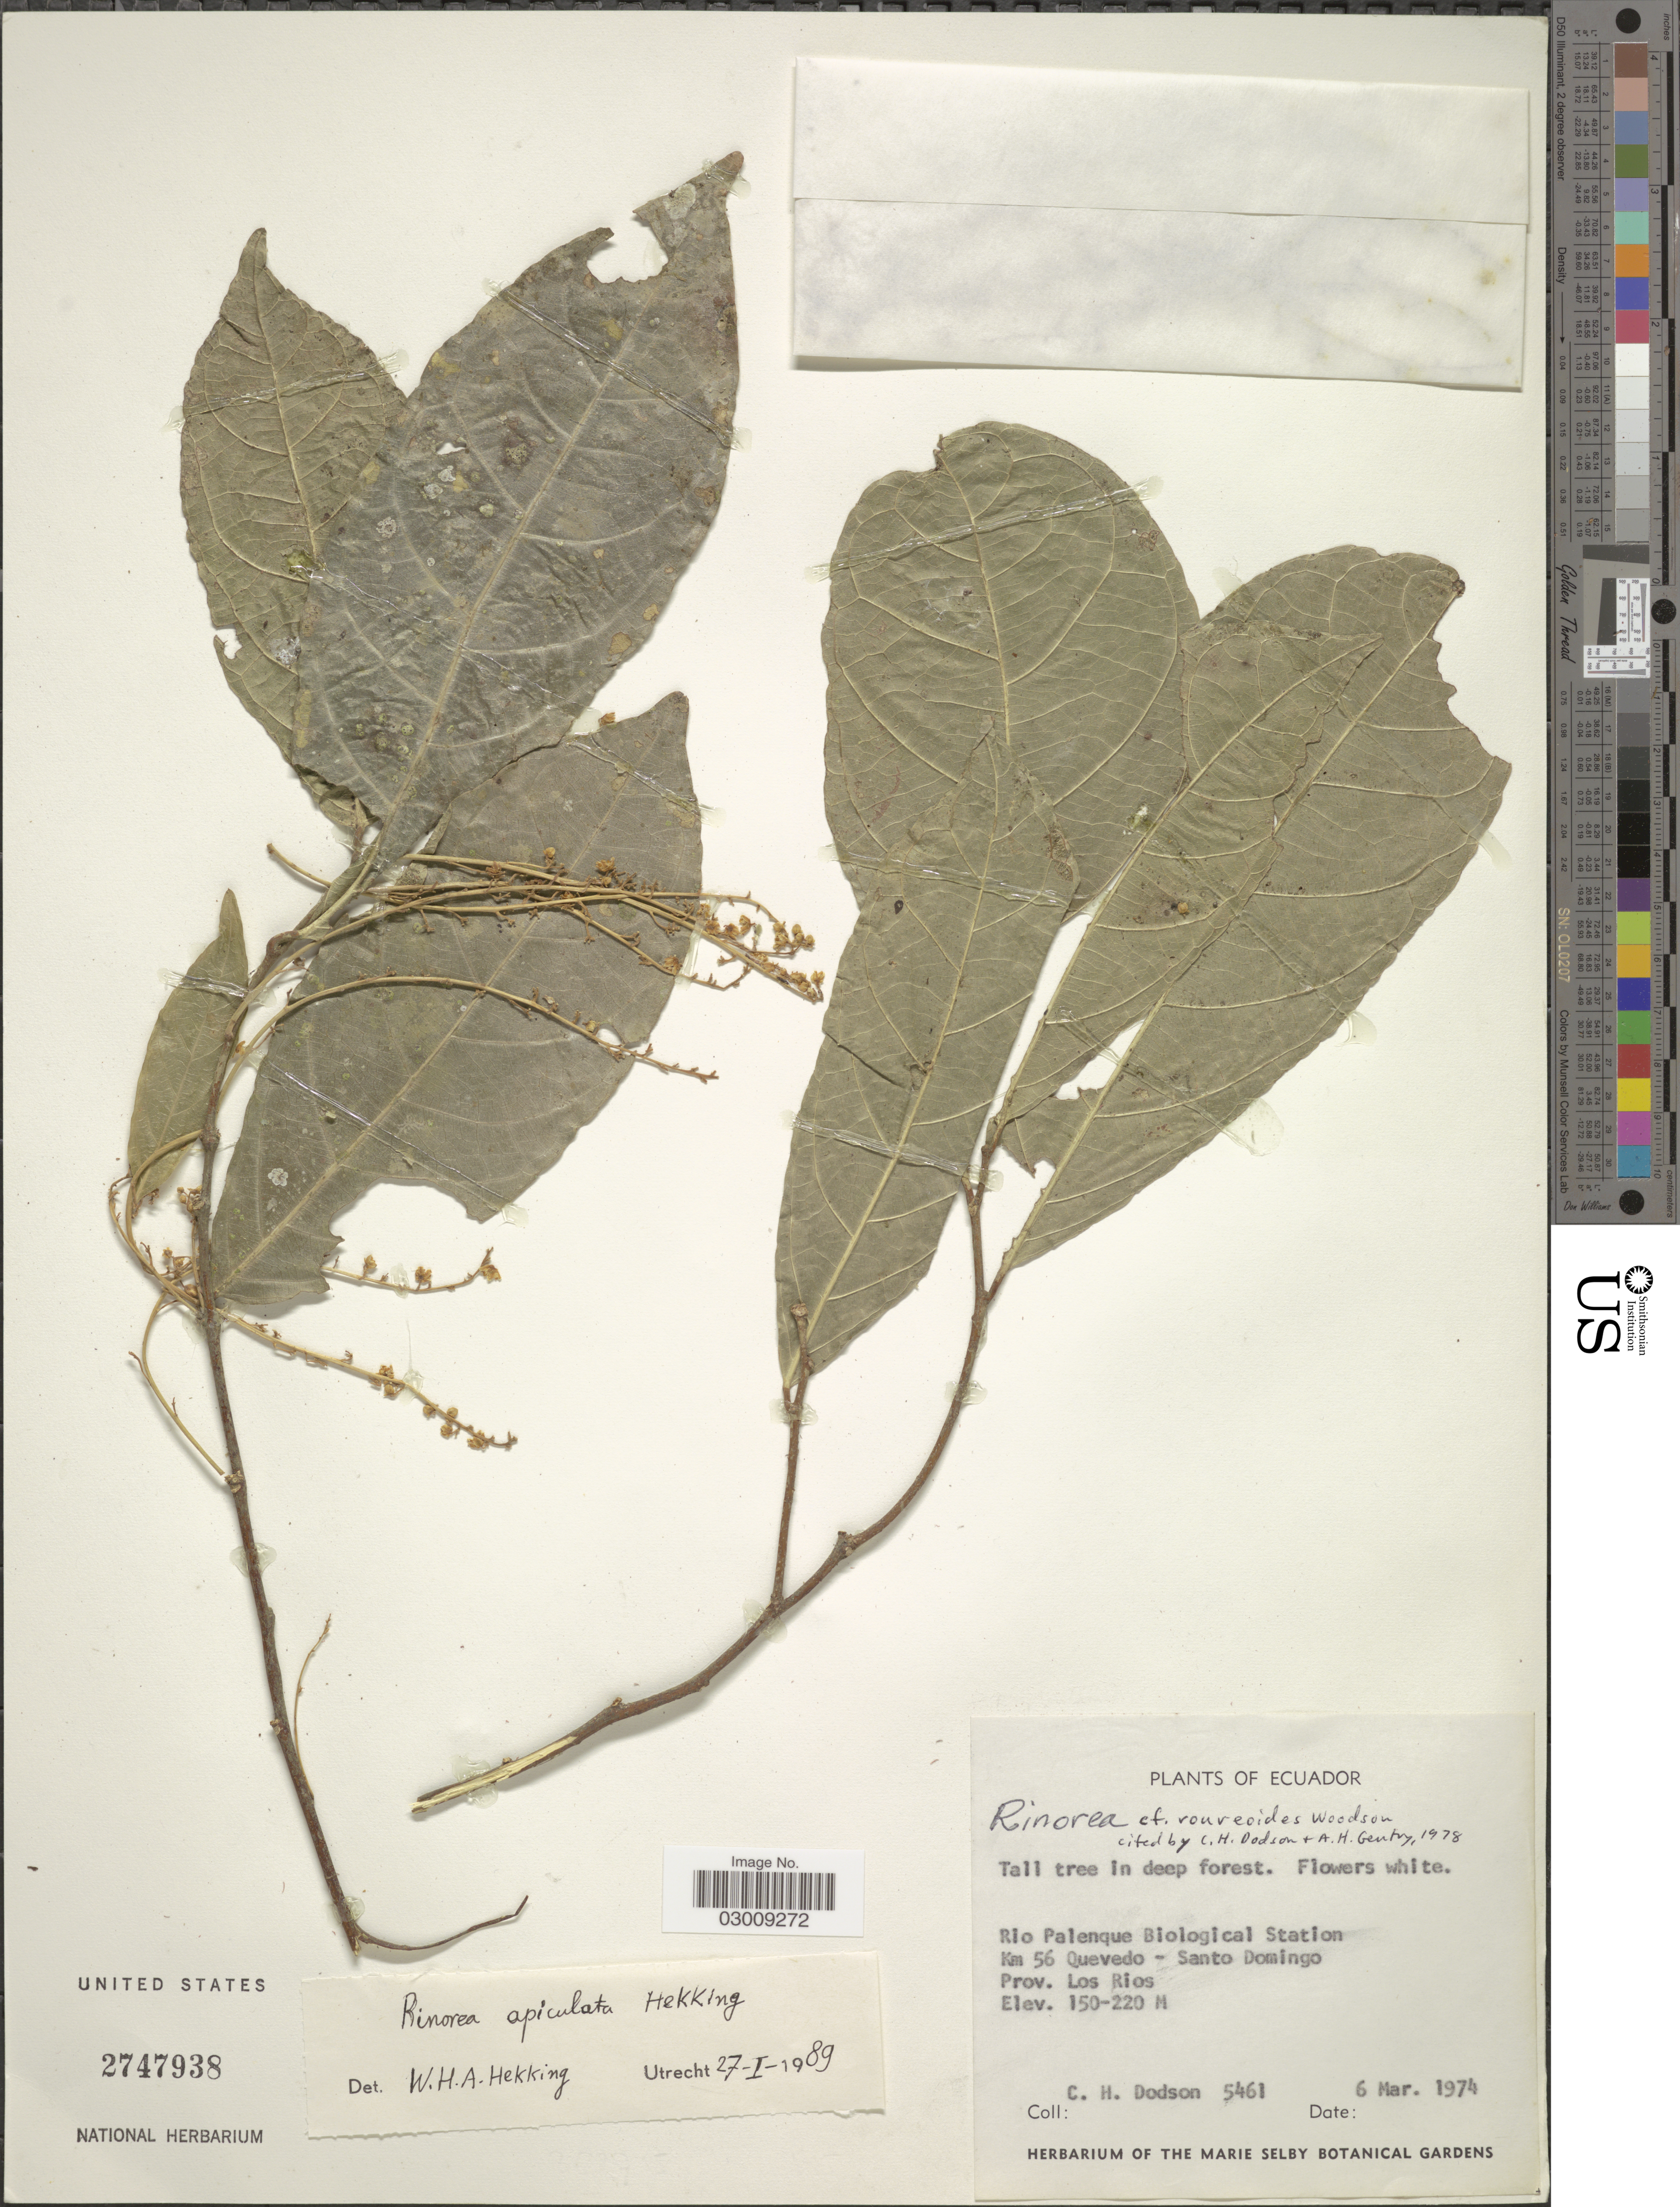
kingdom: Plantae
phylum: Tracheophyta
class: Magnoliopsida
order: Malpighiales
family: Violaceae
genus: Bribria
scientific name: Bribria apiculata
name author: (Hekking) Wahlert & H.E. Ballard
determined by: Hoyos-Gomez, S. E.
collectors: C. H. Dodson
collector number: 5461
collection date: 1974-03-06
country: Ecuador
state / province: Los Ríos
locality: Rio Palenque Biological Station. Km 56 Quevedo - Santo Domingo.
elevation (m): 150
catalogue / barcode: US 2747938